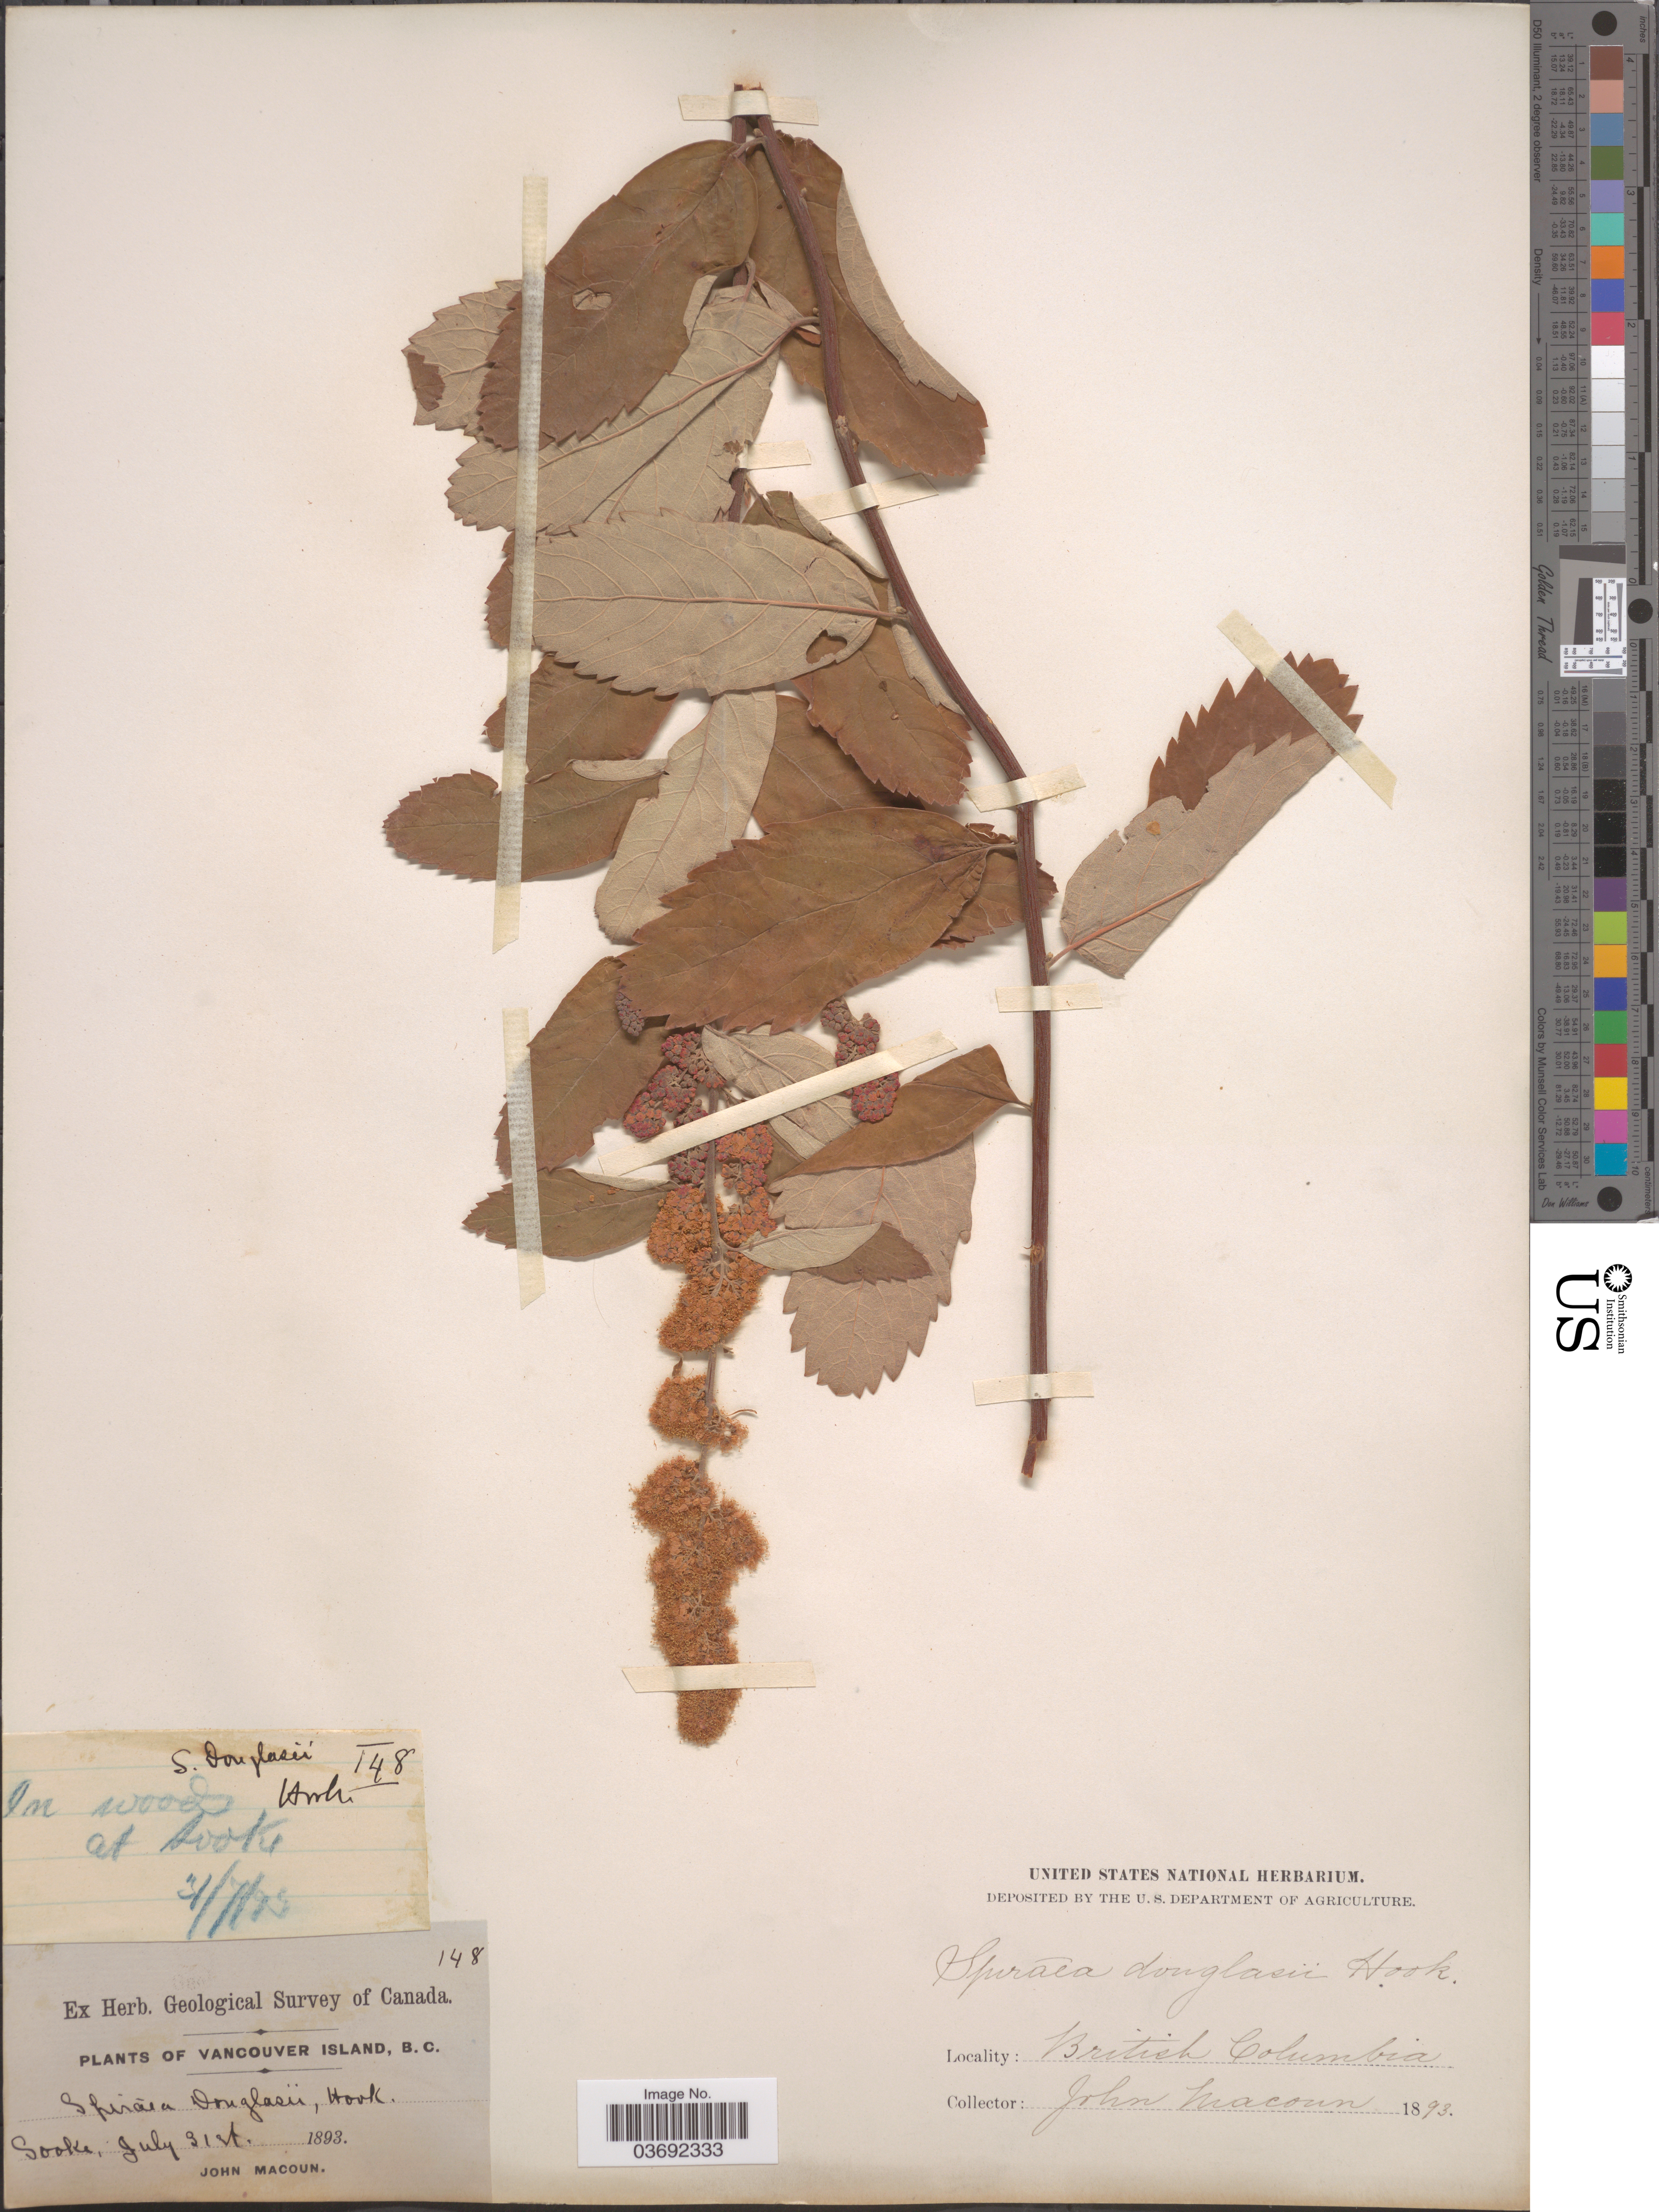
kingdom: Plantae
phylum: Tracheophyta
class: Magnoliopsida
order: Rosales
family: Rosaceae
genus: Spiraea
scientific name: Spiraea douglasii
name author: Hook.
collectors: J. Macoun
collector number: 148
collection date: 1893-07-31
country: Canada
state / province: British Columbia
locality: Vancouver Island. Sooke.